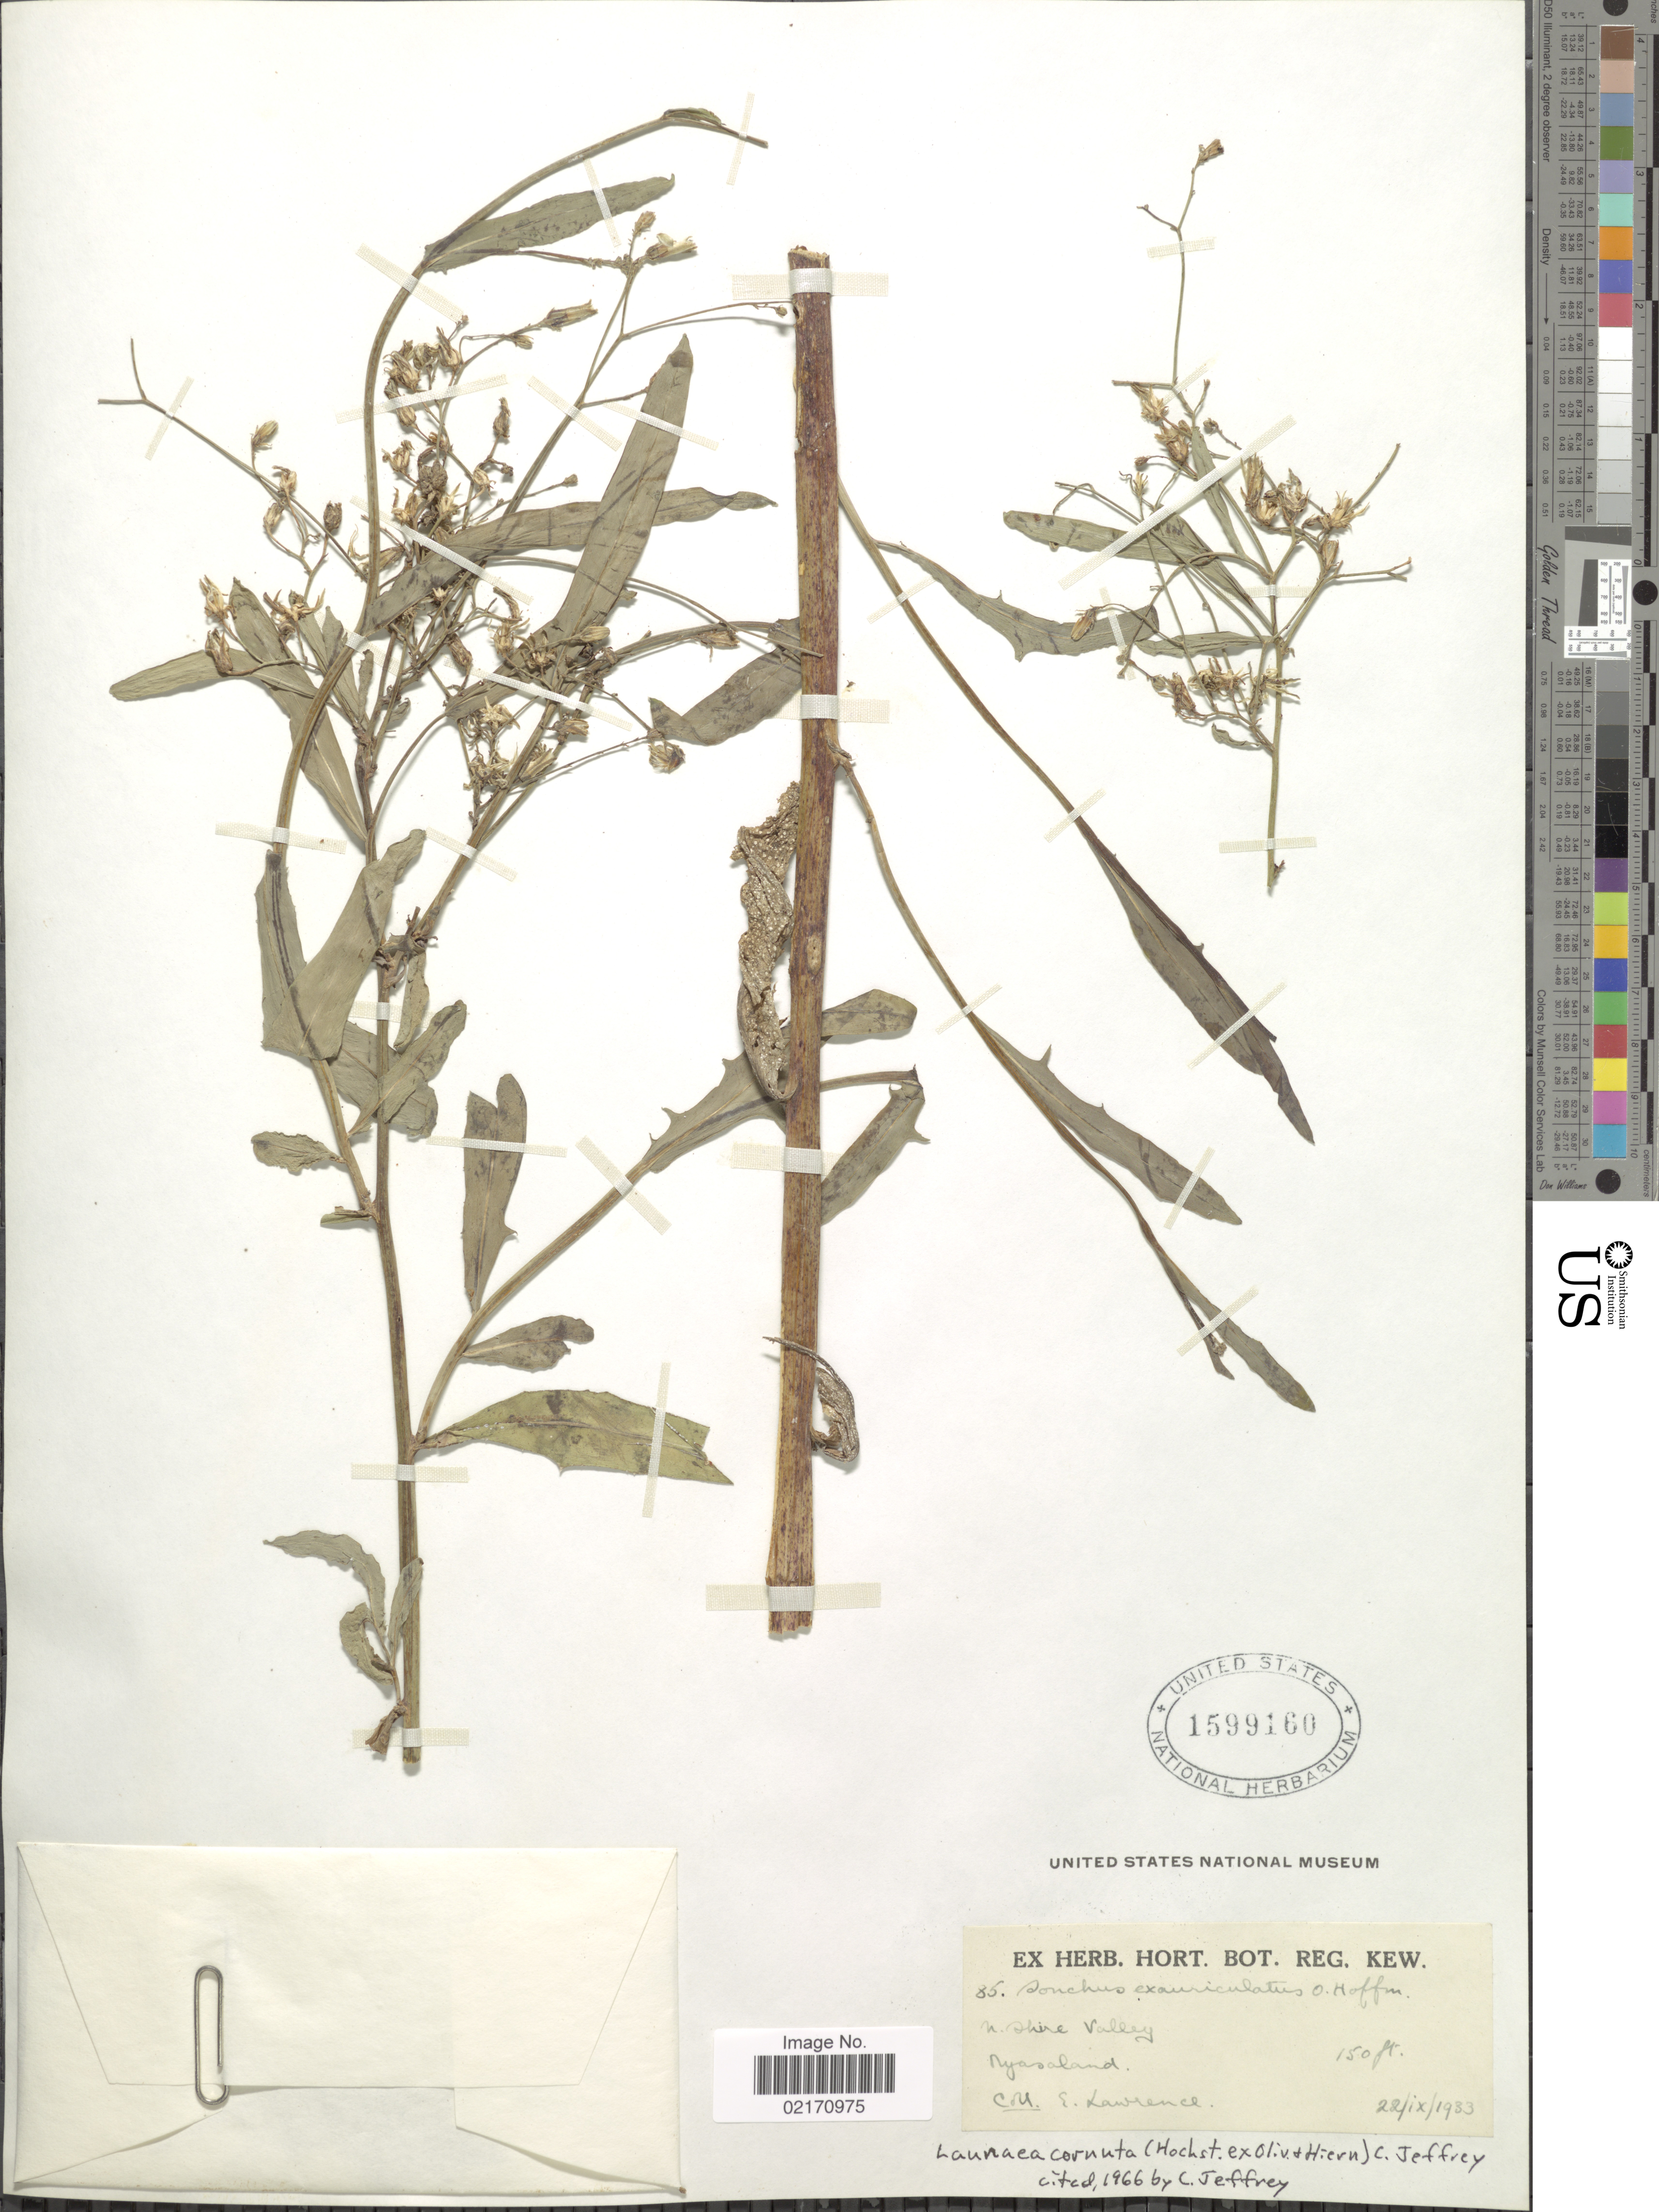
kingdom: Plantae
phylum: Tracheophyta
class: Magnoliopsida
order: Asterales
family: Asteraceae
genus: Launaea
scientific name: Launaea cornuta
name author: (Hochst. ex Oliv. & Hiern) C. Jeffrey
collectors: E. Lawrence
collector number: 85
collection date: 1933-09-22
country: Malawi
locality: N. Shire Valley, Nyasaland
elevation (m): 46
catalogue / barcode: US 1599160